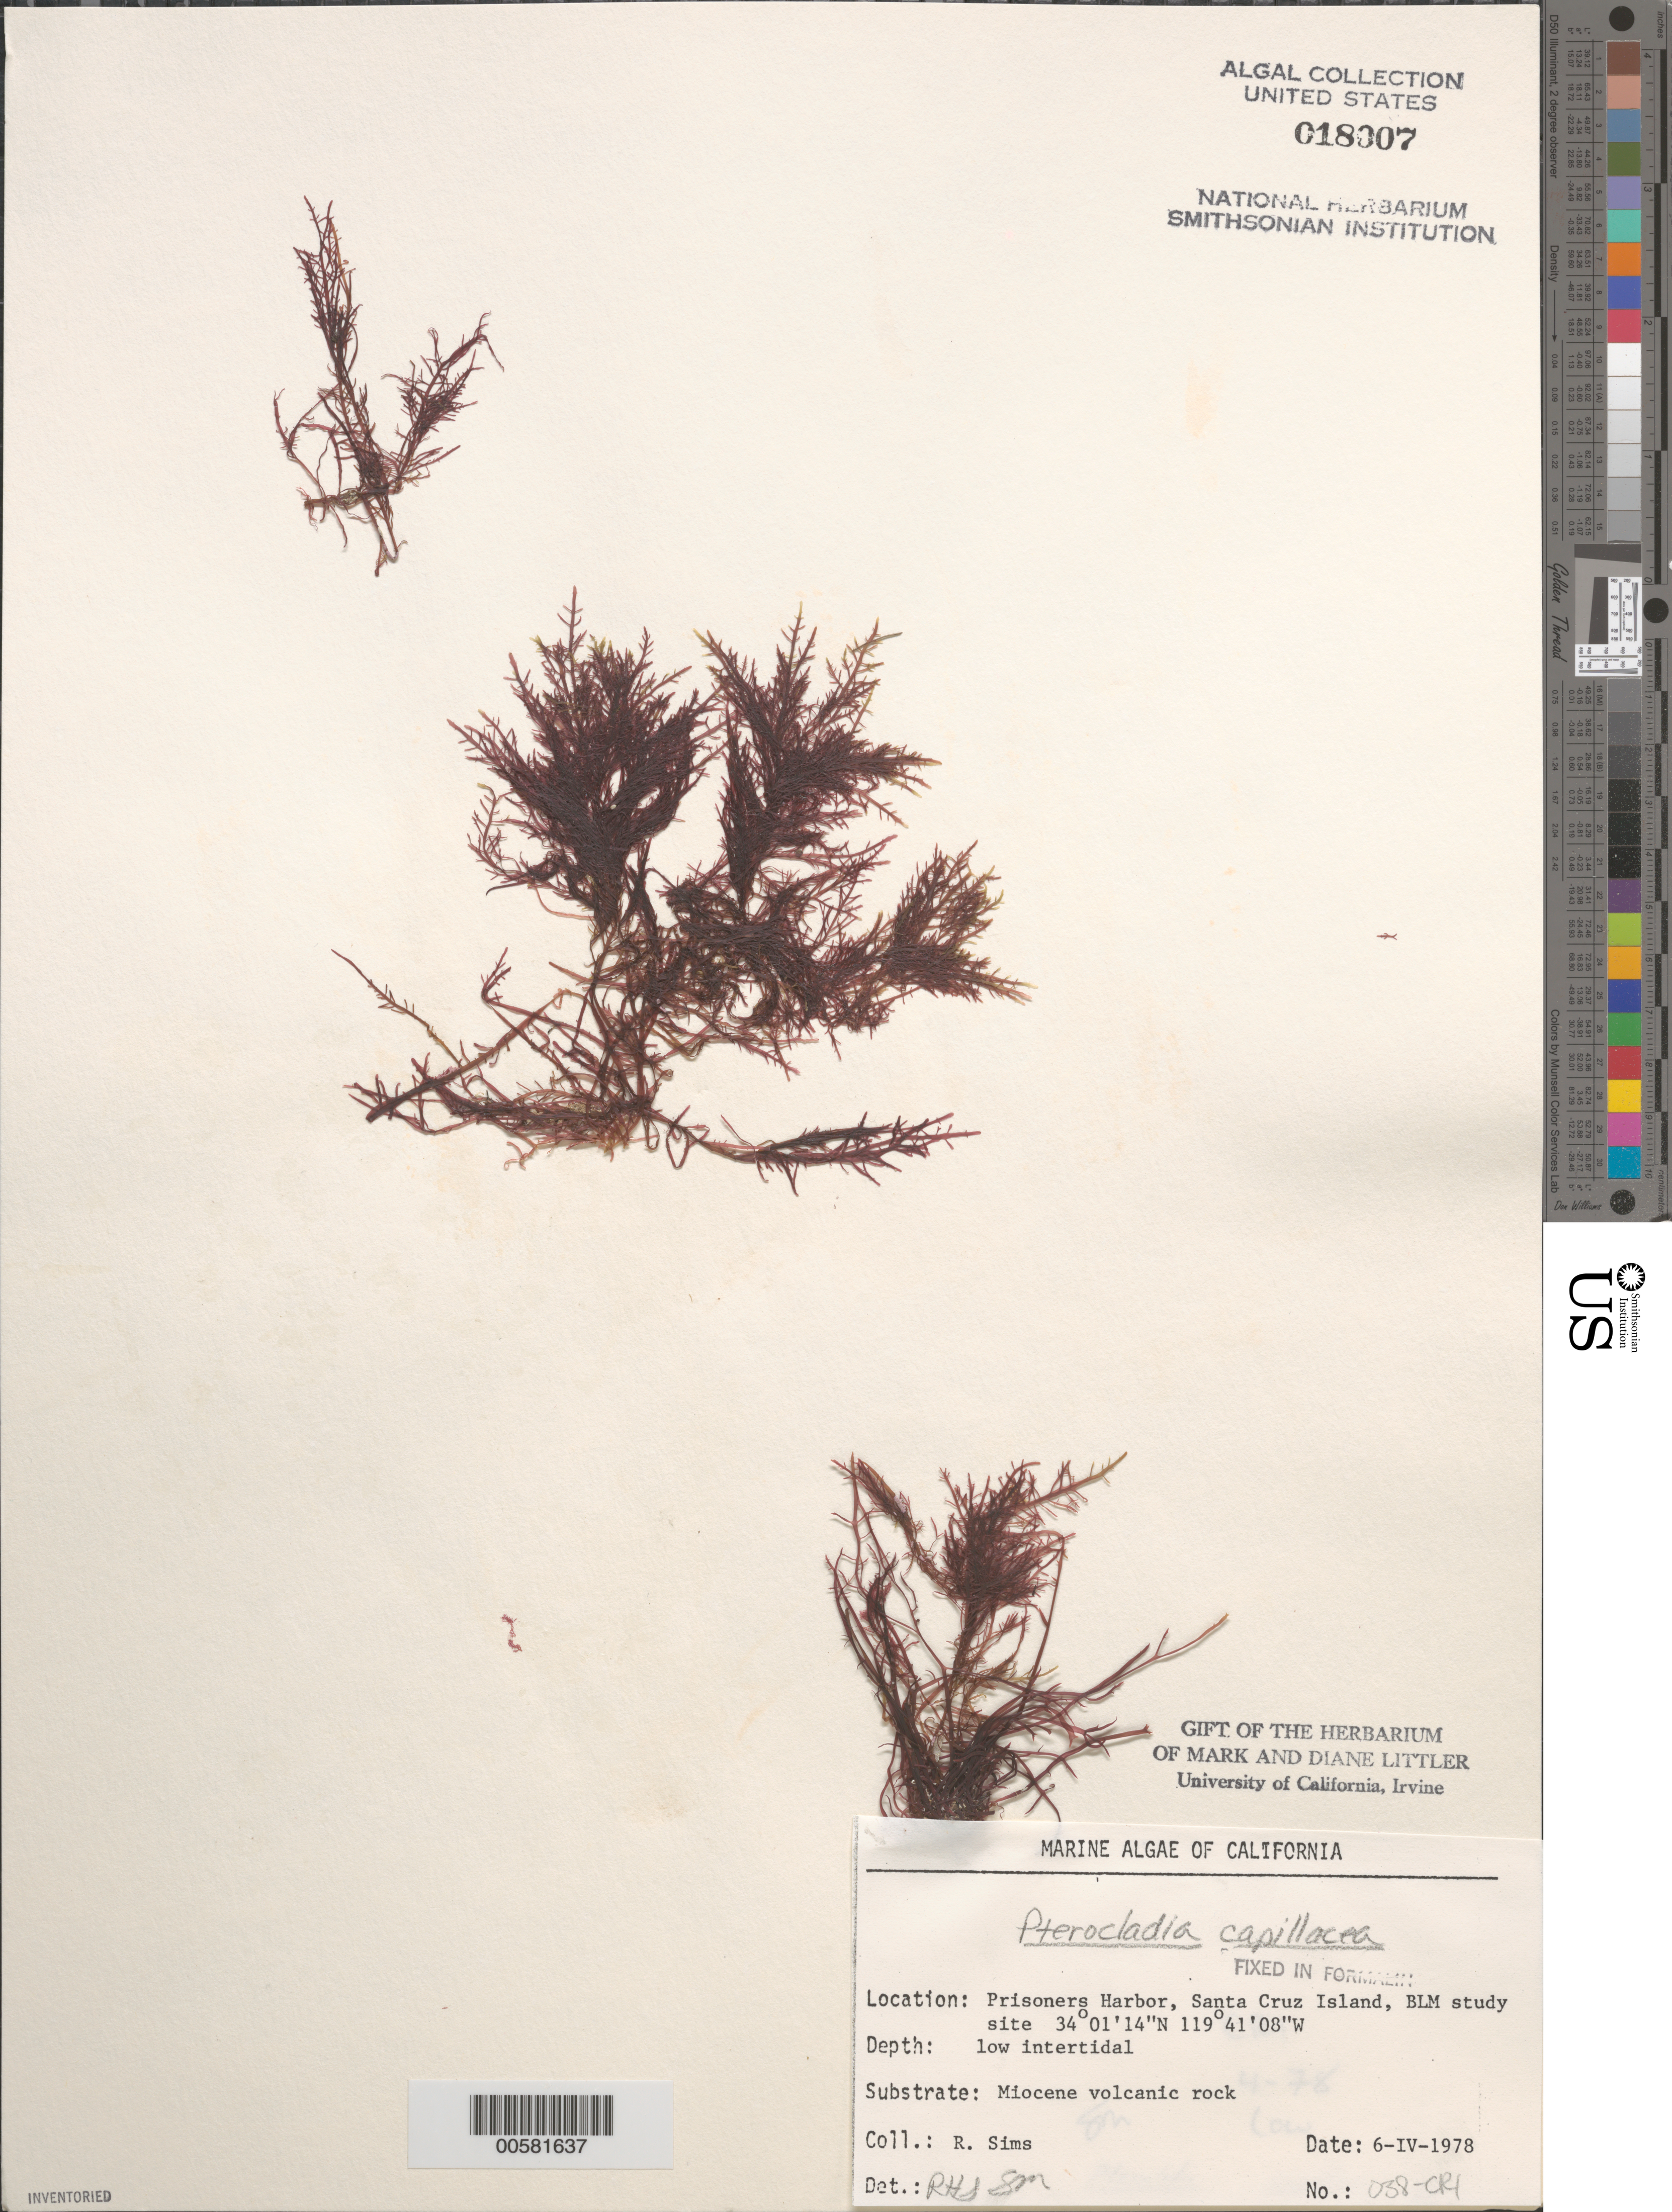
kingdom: Plantae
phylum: Rhodophyta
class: Florideophyceae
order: Gelidiales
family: Pterocladiaceae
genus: Pterocladiella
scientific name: Pterocladiella capillacea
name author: (S.G. Gmel.) Santelices & Hommers.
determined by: Algae name updating Project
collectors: R. H. Sims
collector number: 038-cri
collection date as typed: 06 Apr 1978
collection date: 1978-04-06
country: United States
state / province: California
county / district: Santa Barbara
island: Santa Cruz Island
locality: Prisoners Harbor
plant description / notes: BLM-SOCALBIGHT Rocky Intertidal Survey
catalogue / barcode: US 18007